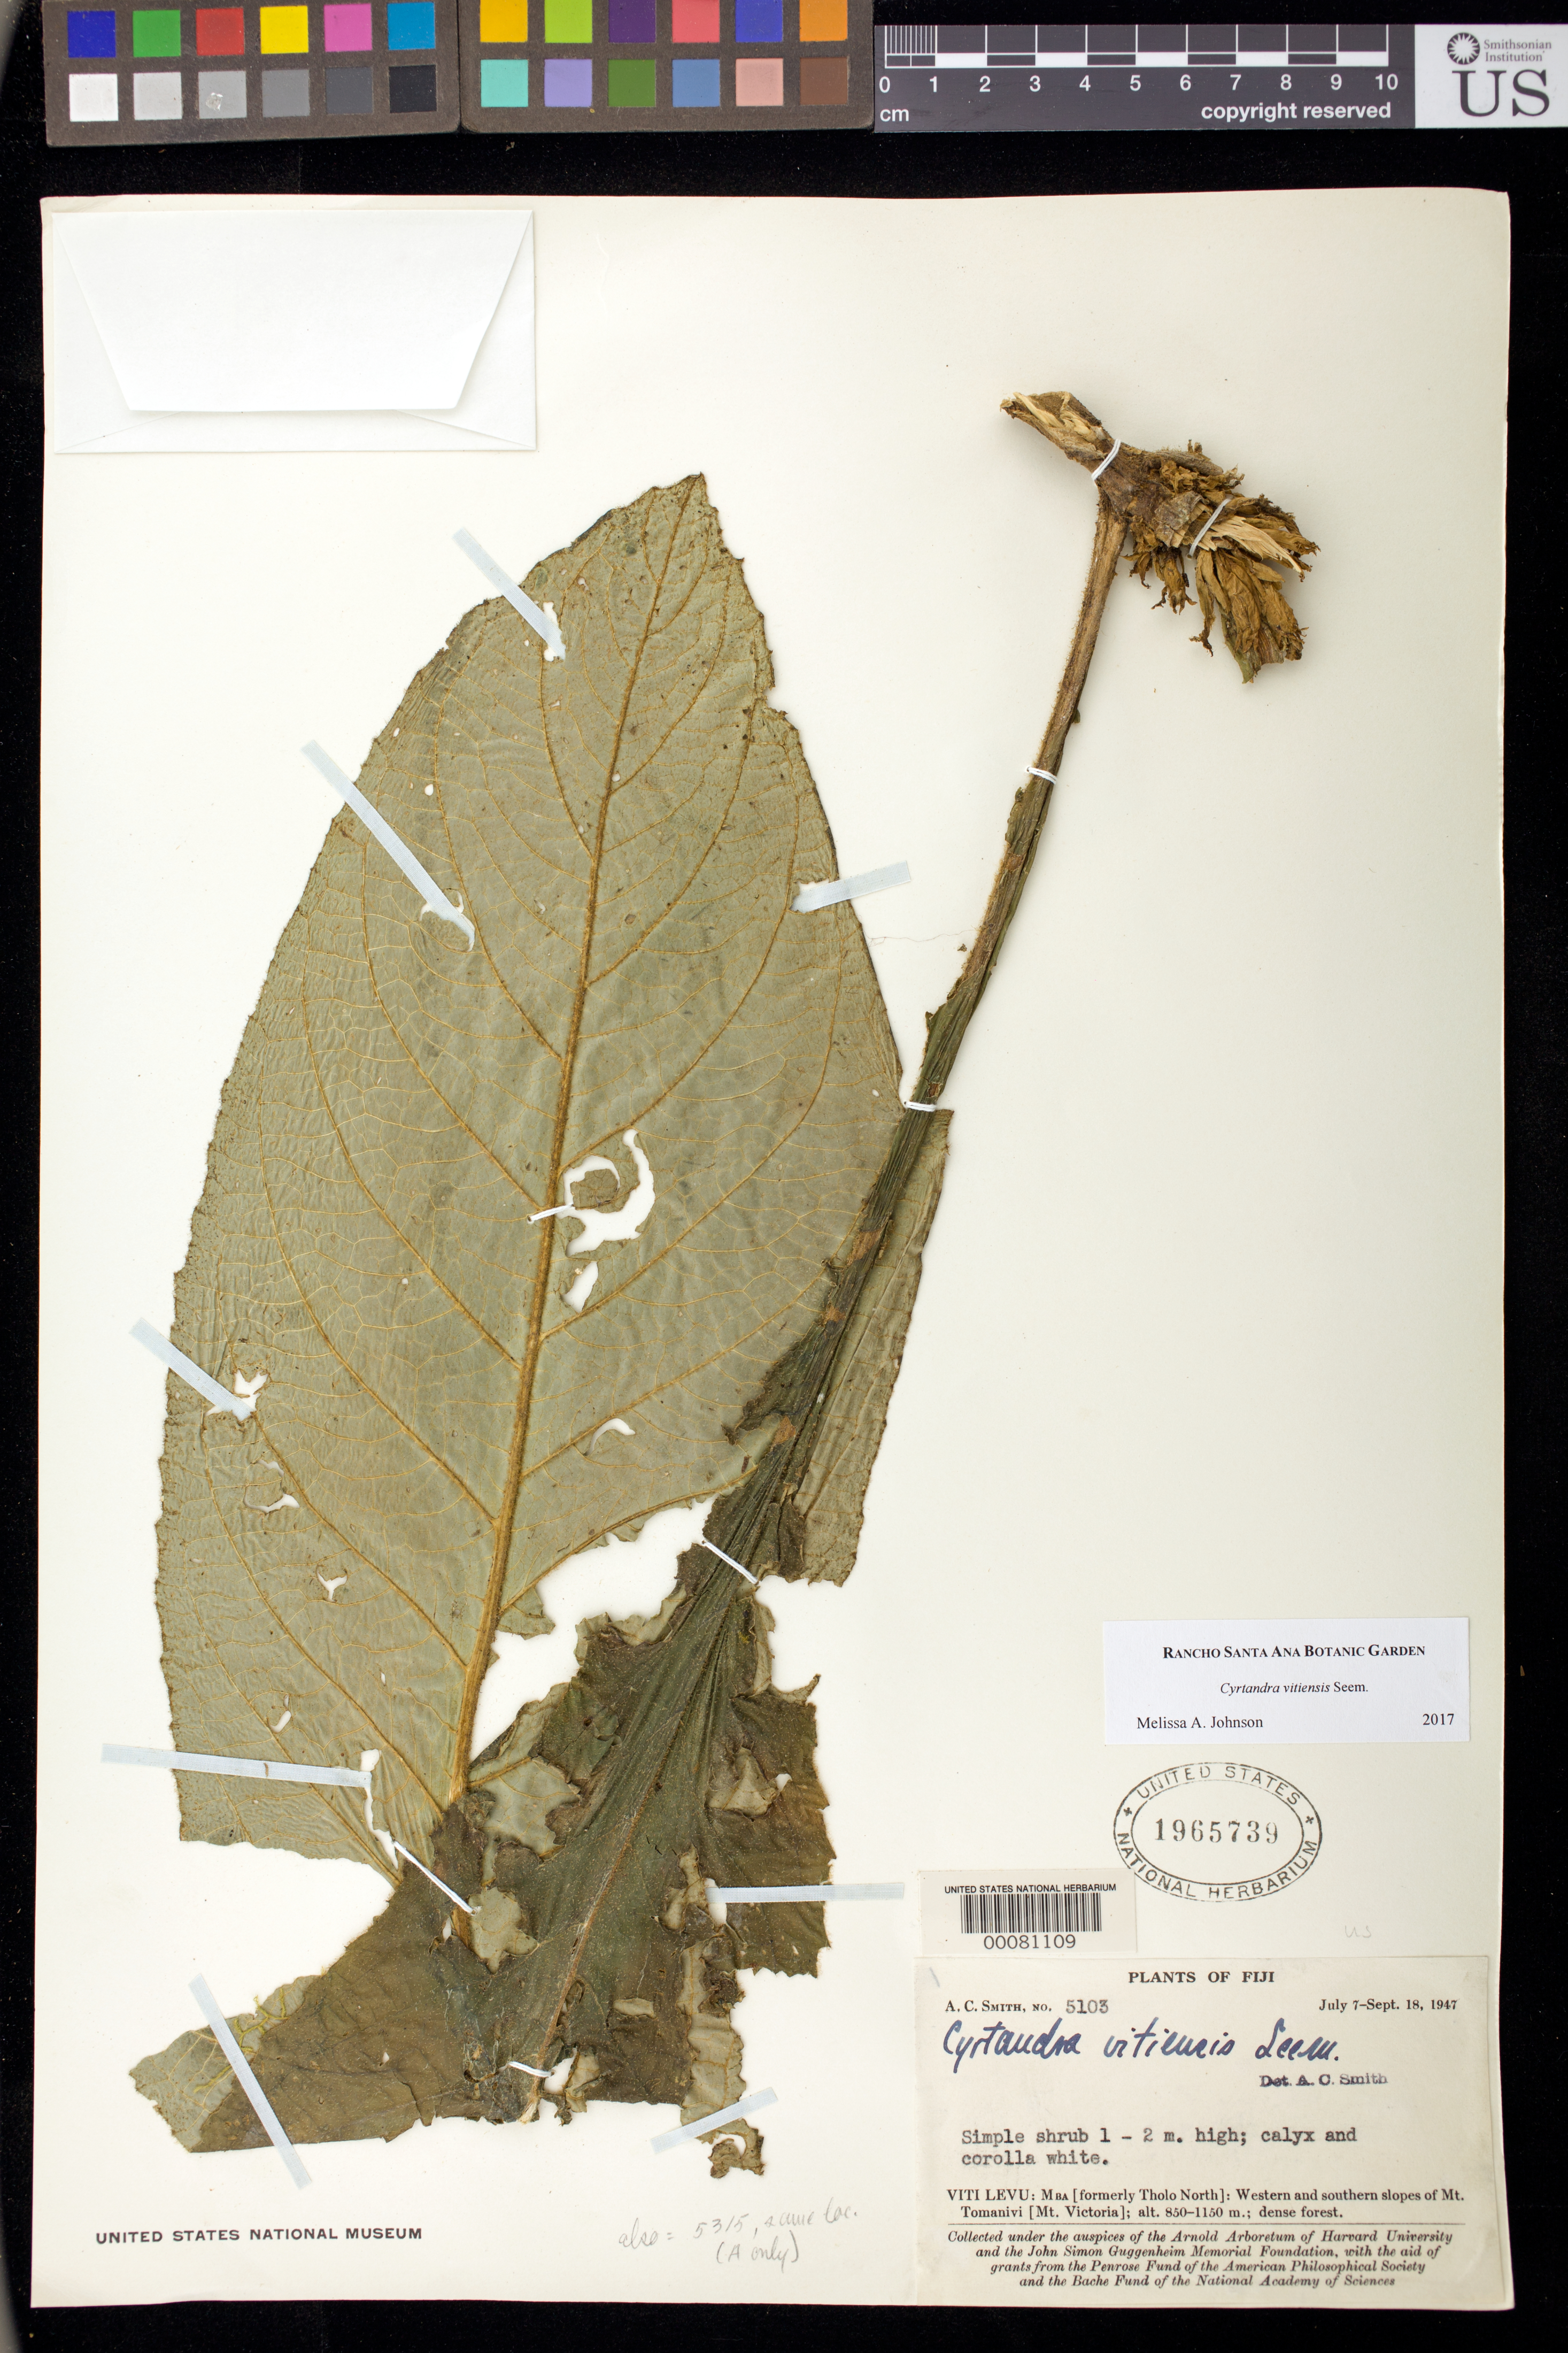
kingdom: Plantae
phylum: Tracheophyta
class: Magnoliopsida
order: Lamiales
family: Gesneriaceae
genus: Cyrtandra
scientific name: Cyrtandra vitiensis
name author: Seem.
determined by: Johnson, Melissa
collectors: A. C. Smith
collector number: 5103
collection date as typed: Jul-Sep 1947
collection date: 1947-07/1947-09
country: Fiji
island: Viti Levu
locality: Mba ¢formerly tholo north!, western and southern slopes of mt tomanivi ¢mt victoria!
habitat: Dense forest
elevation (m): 850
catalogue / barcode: US 1965739